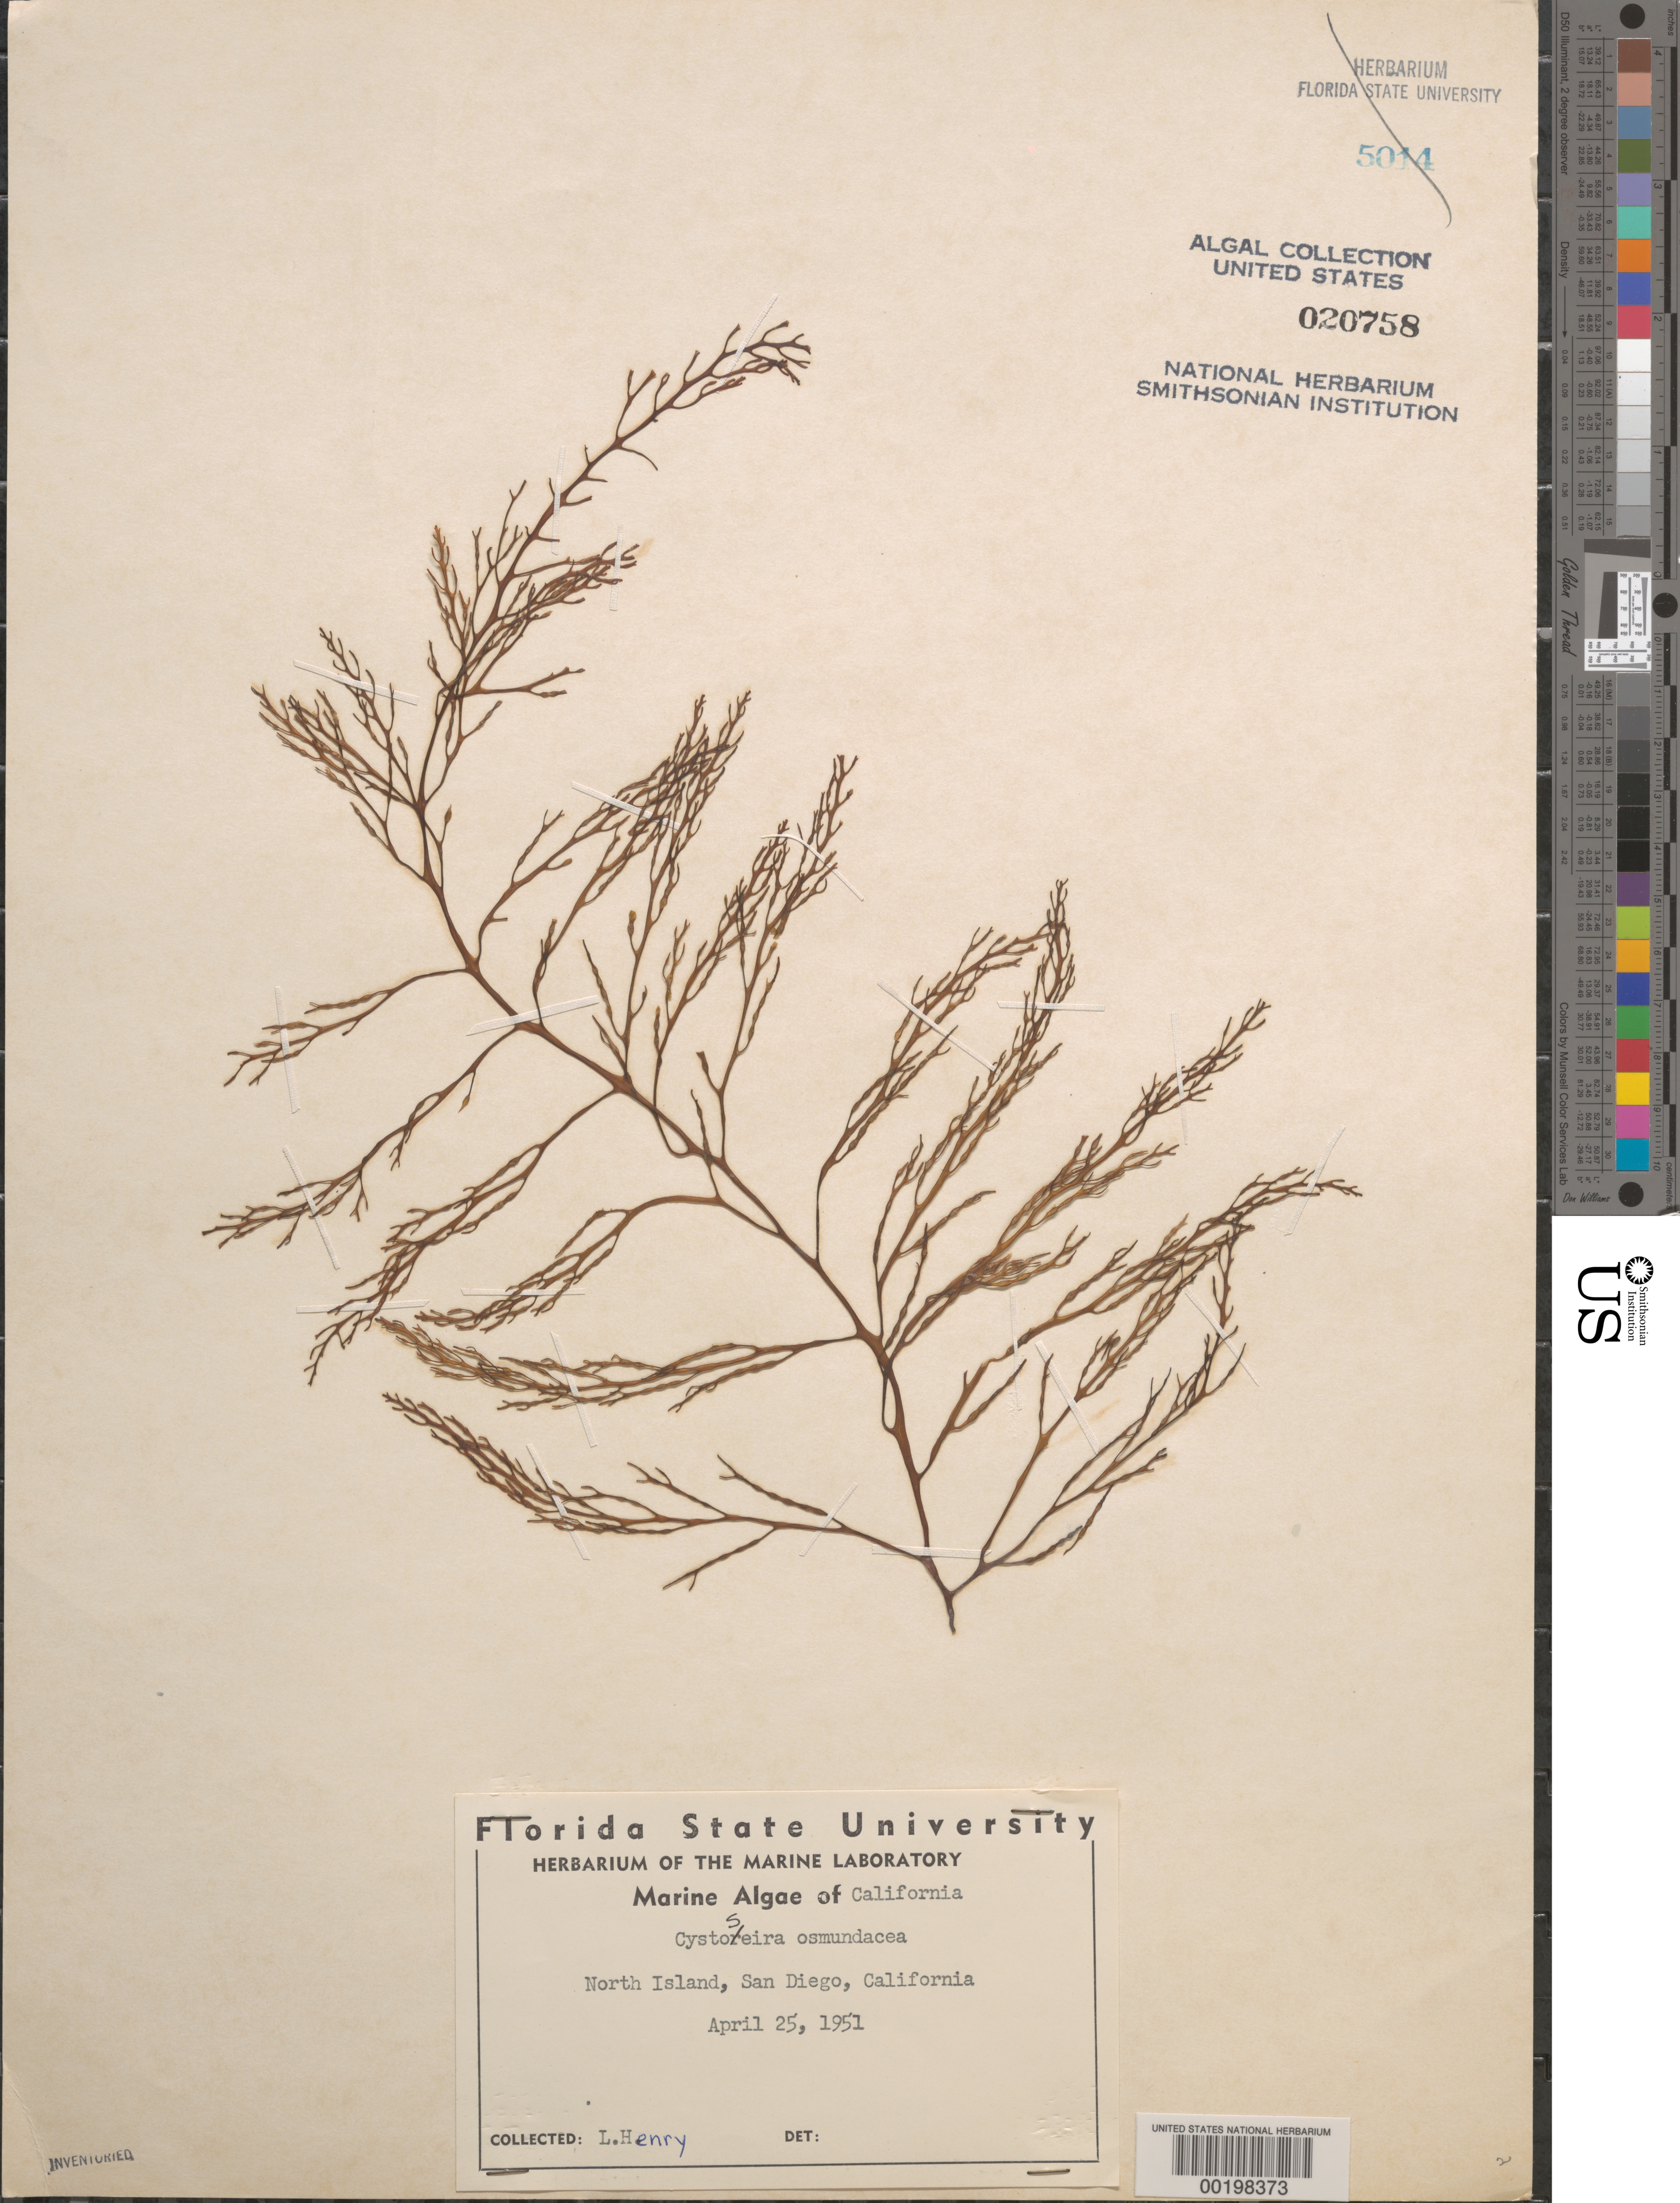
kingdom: Chromista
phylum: Ochrophyta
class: Phaeophyceae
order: Fucales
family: Sargassaceae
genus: Cystoseira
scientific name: Cystoseira osmundacea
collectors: L. Henry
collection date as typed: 25 Apr 1951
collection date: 1951-04-25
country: United States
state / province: California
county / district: San Diego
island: North Island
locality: San Diego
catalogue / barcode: US 20758